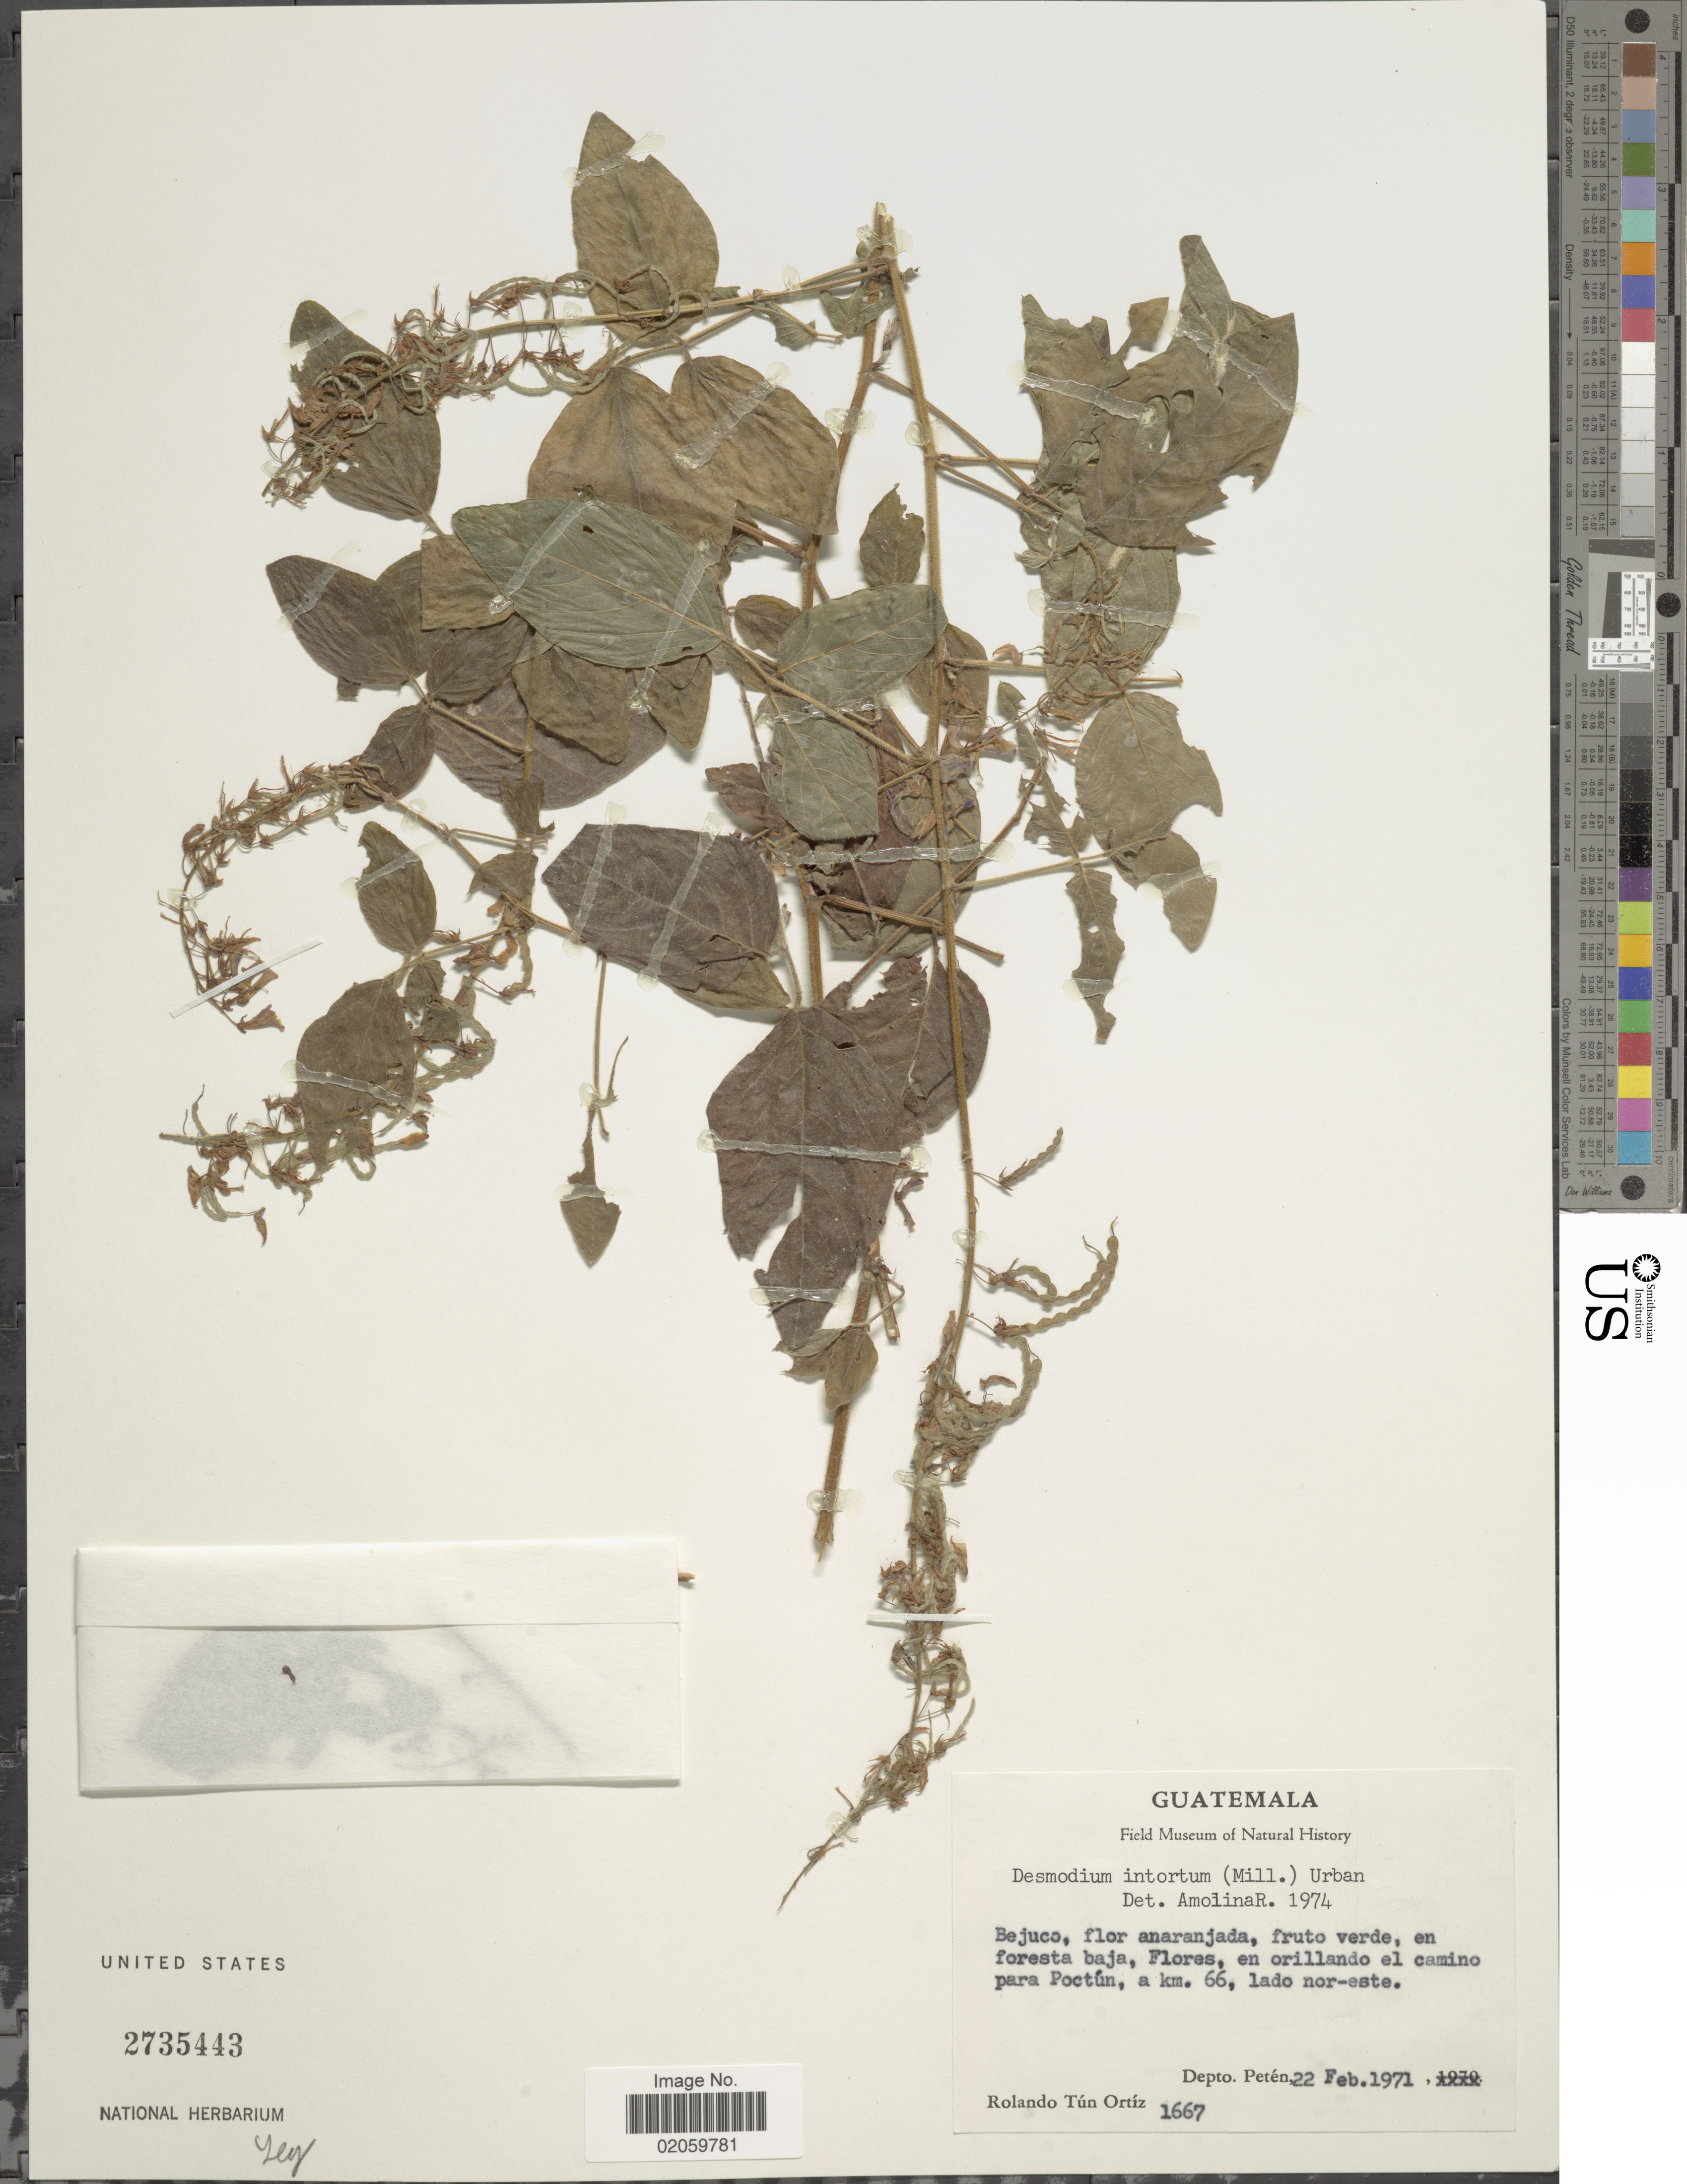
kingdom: Plantae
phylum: Tracheophyta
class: Magnoliopsida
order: Fabales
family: Fabaceae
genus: Desmodium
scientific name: Desmodium intortum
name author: (Mill.) Urb.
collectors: R. T. Ortíz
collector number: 1667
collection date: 1971-02-22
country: Guatemala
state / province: El Petén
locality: En orillando el camino para Pactun, a km 66, al lado nor-este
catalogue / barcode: US 2735443